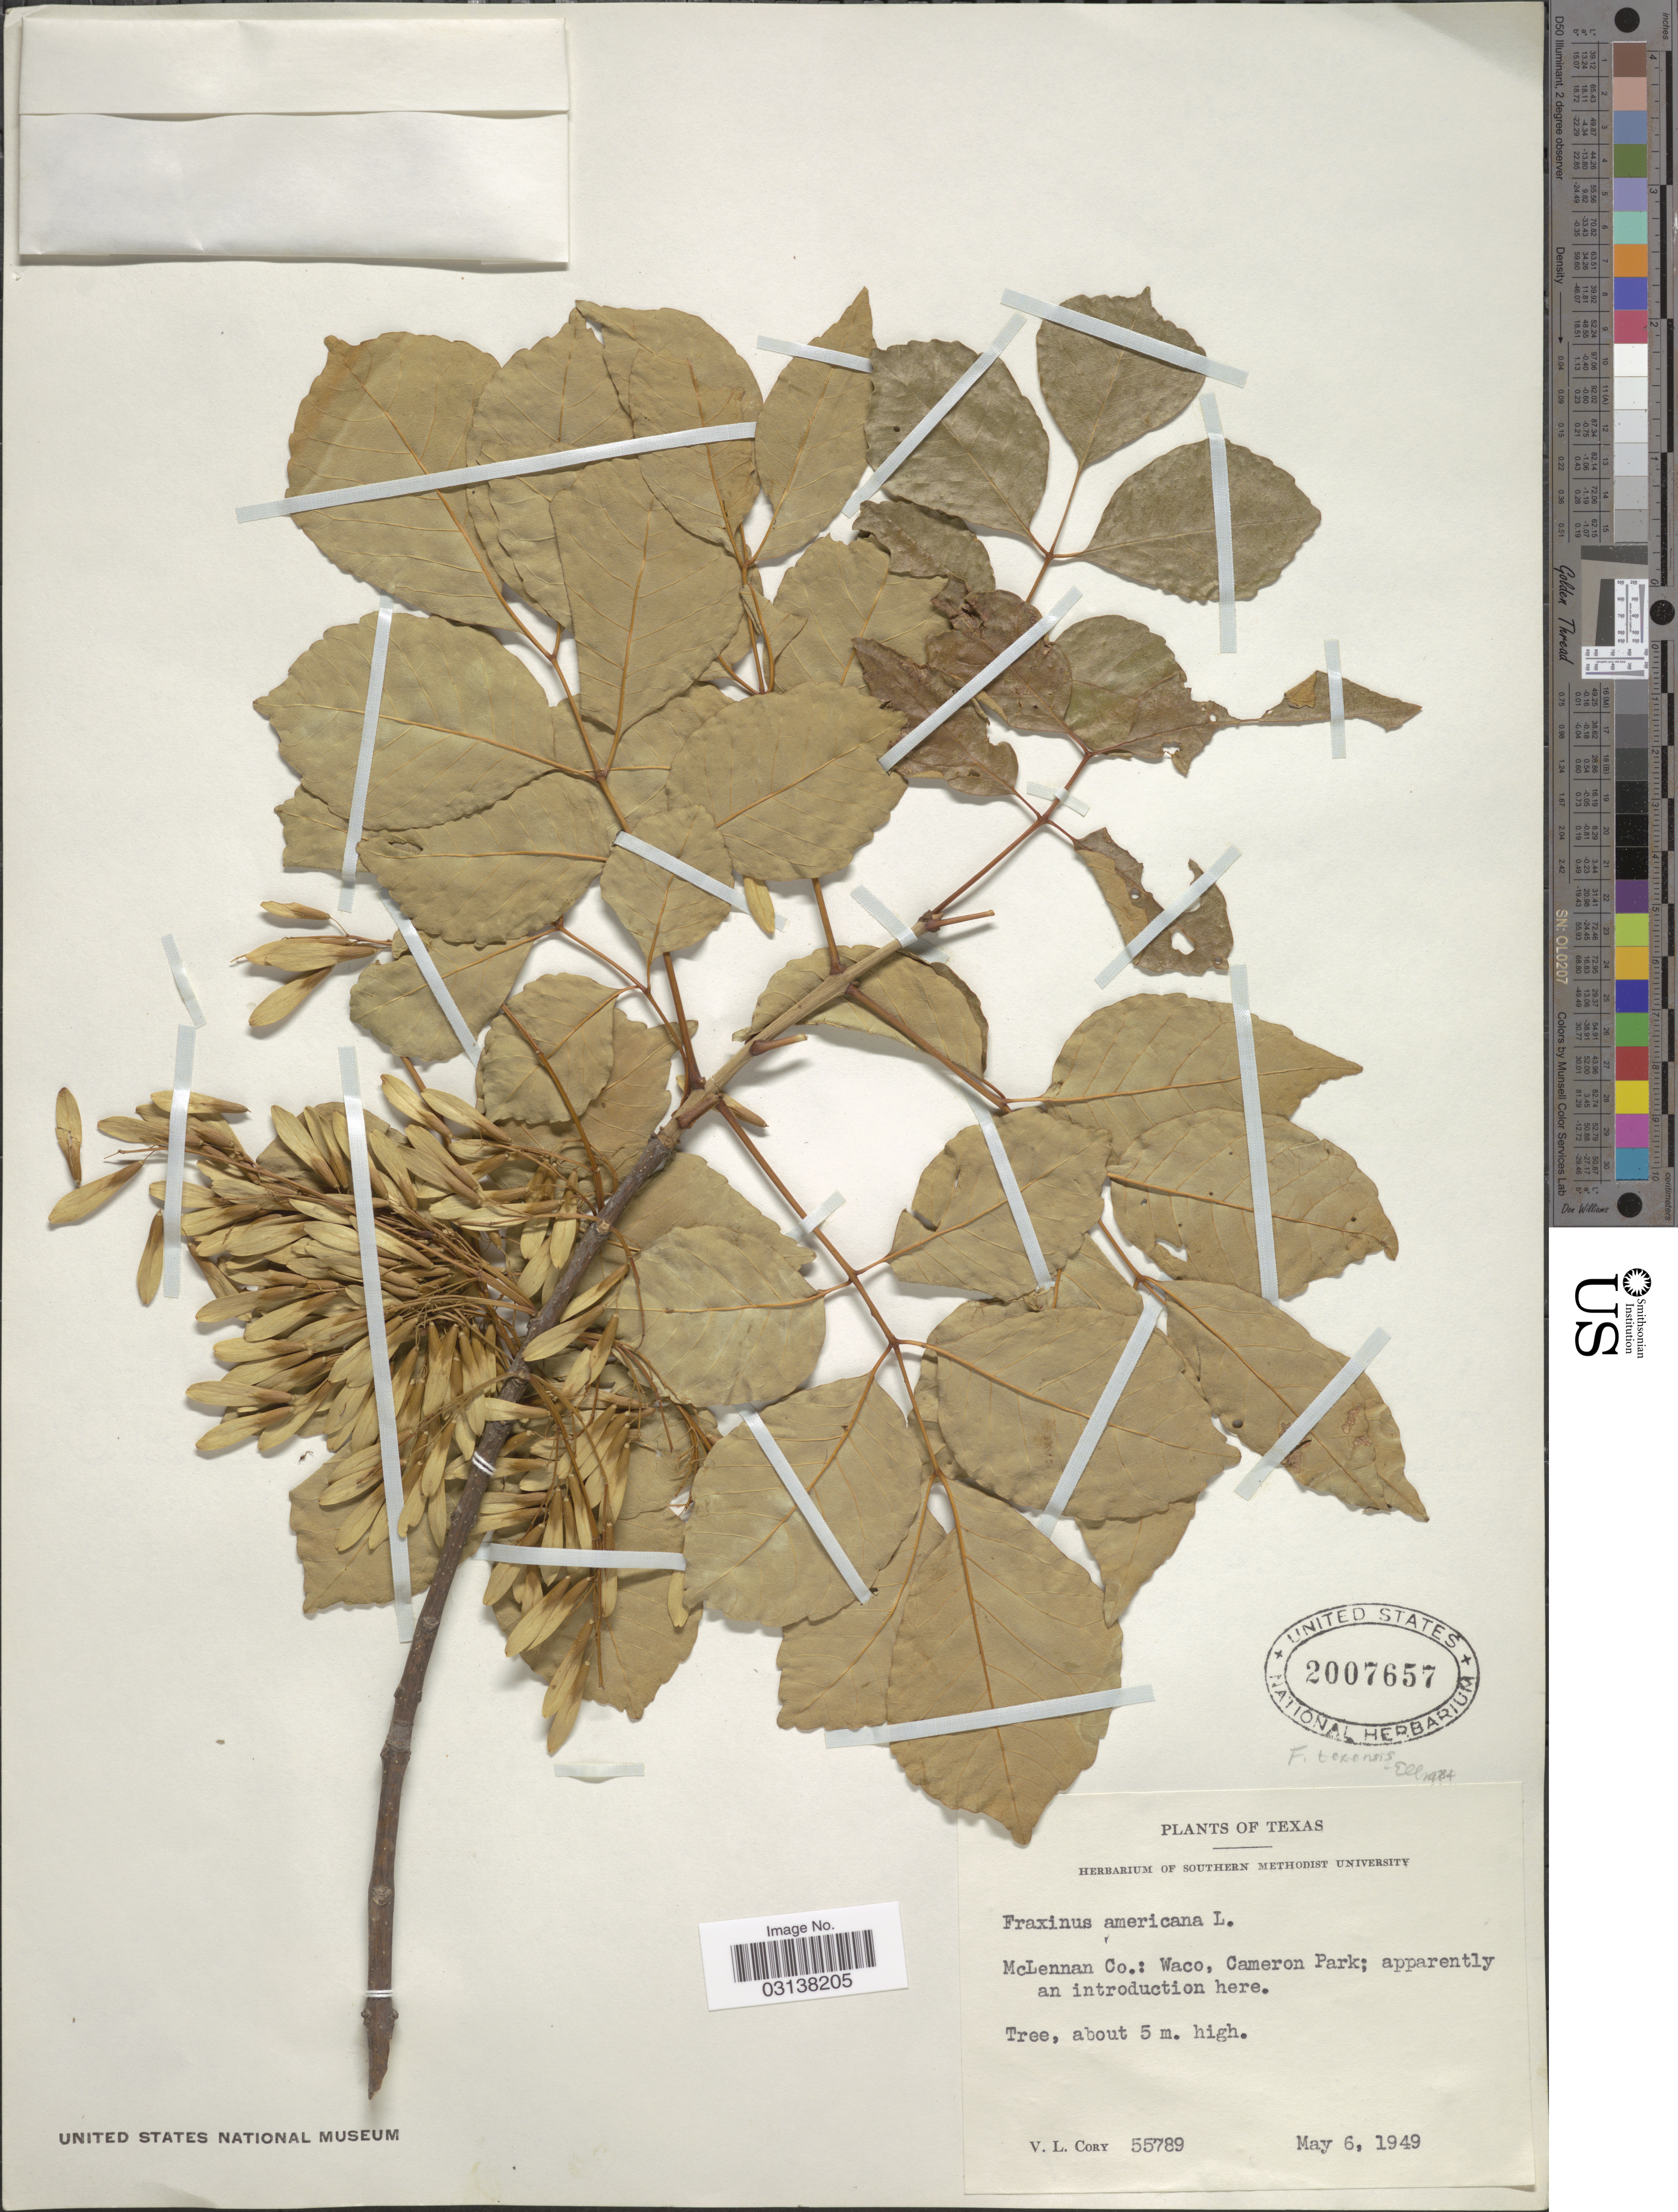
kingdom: Plantae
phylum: Tracheophyta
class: Magnoliopsida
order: Lamiales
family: Oleaceae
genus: Fraxinus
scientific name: Fraxinus albicans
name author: Buckley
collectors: V. Cory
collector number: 55789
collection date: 1949-05-06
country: United States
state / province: Texas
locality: McLennan Co.: Waco, Cameron Park.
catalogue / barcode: US 2007657